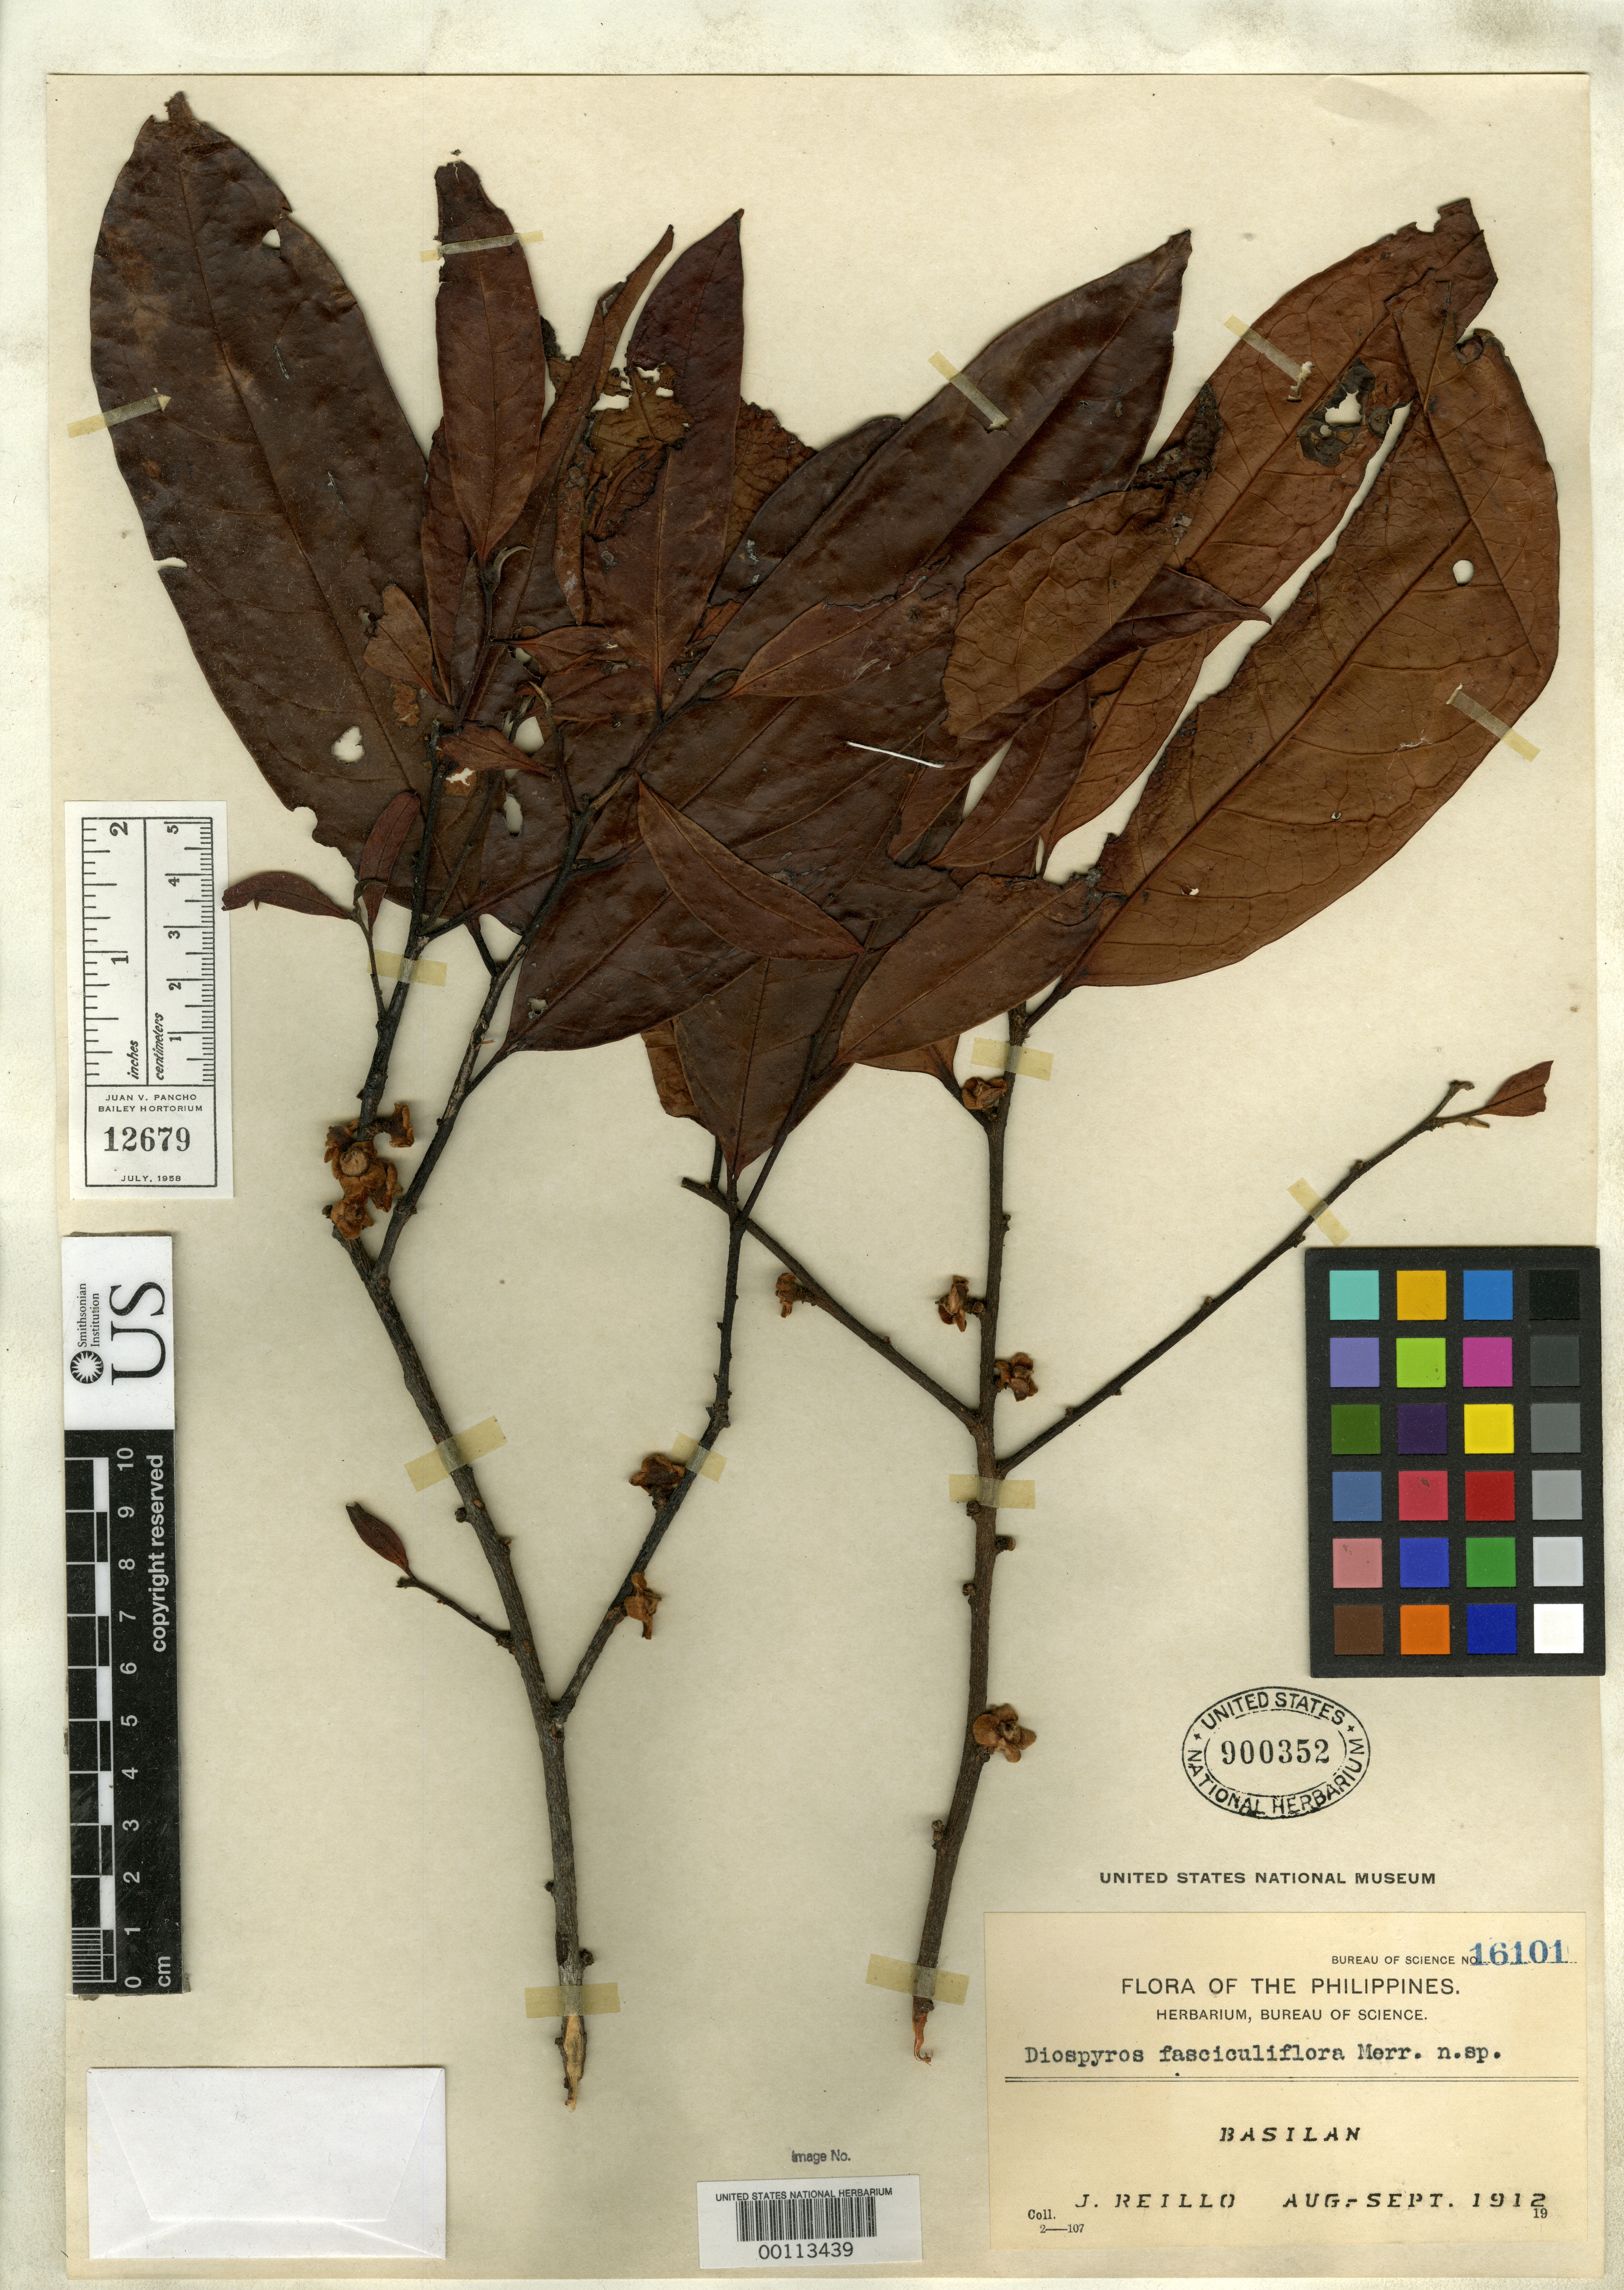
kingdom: Plantae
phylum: Tracheophyta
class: Magnoliopsida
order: Ericales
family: Ebenaceae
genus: Diospyros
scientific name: Diospyros fasciculiflora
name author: Merr.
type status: Isotype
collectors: J. Reillo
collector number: Bur. Sci. 16101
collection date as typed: Aug 1912 to -- Sep 1912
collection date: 1912-08/1912-09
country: Philippines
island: Basilan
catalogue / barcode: US 900352